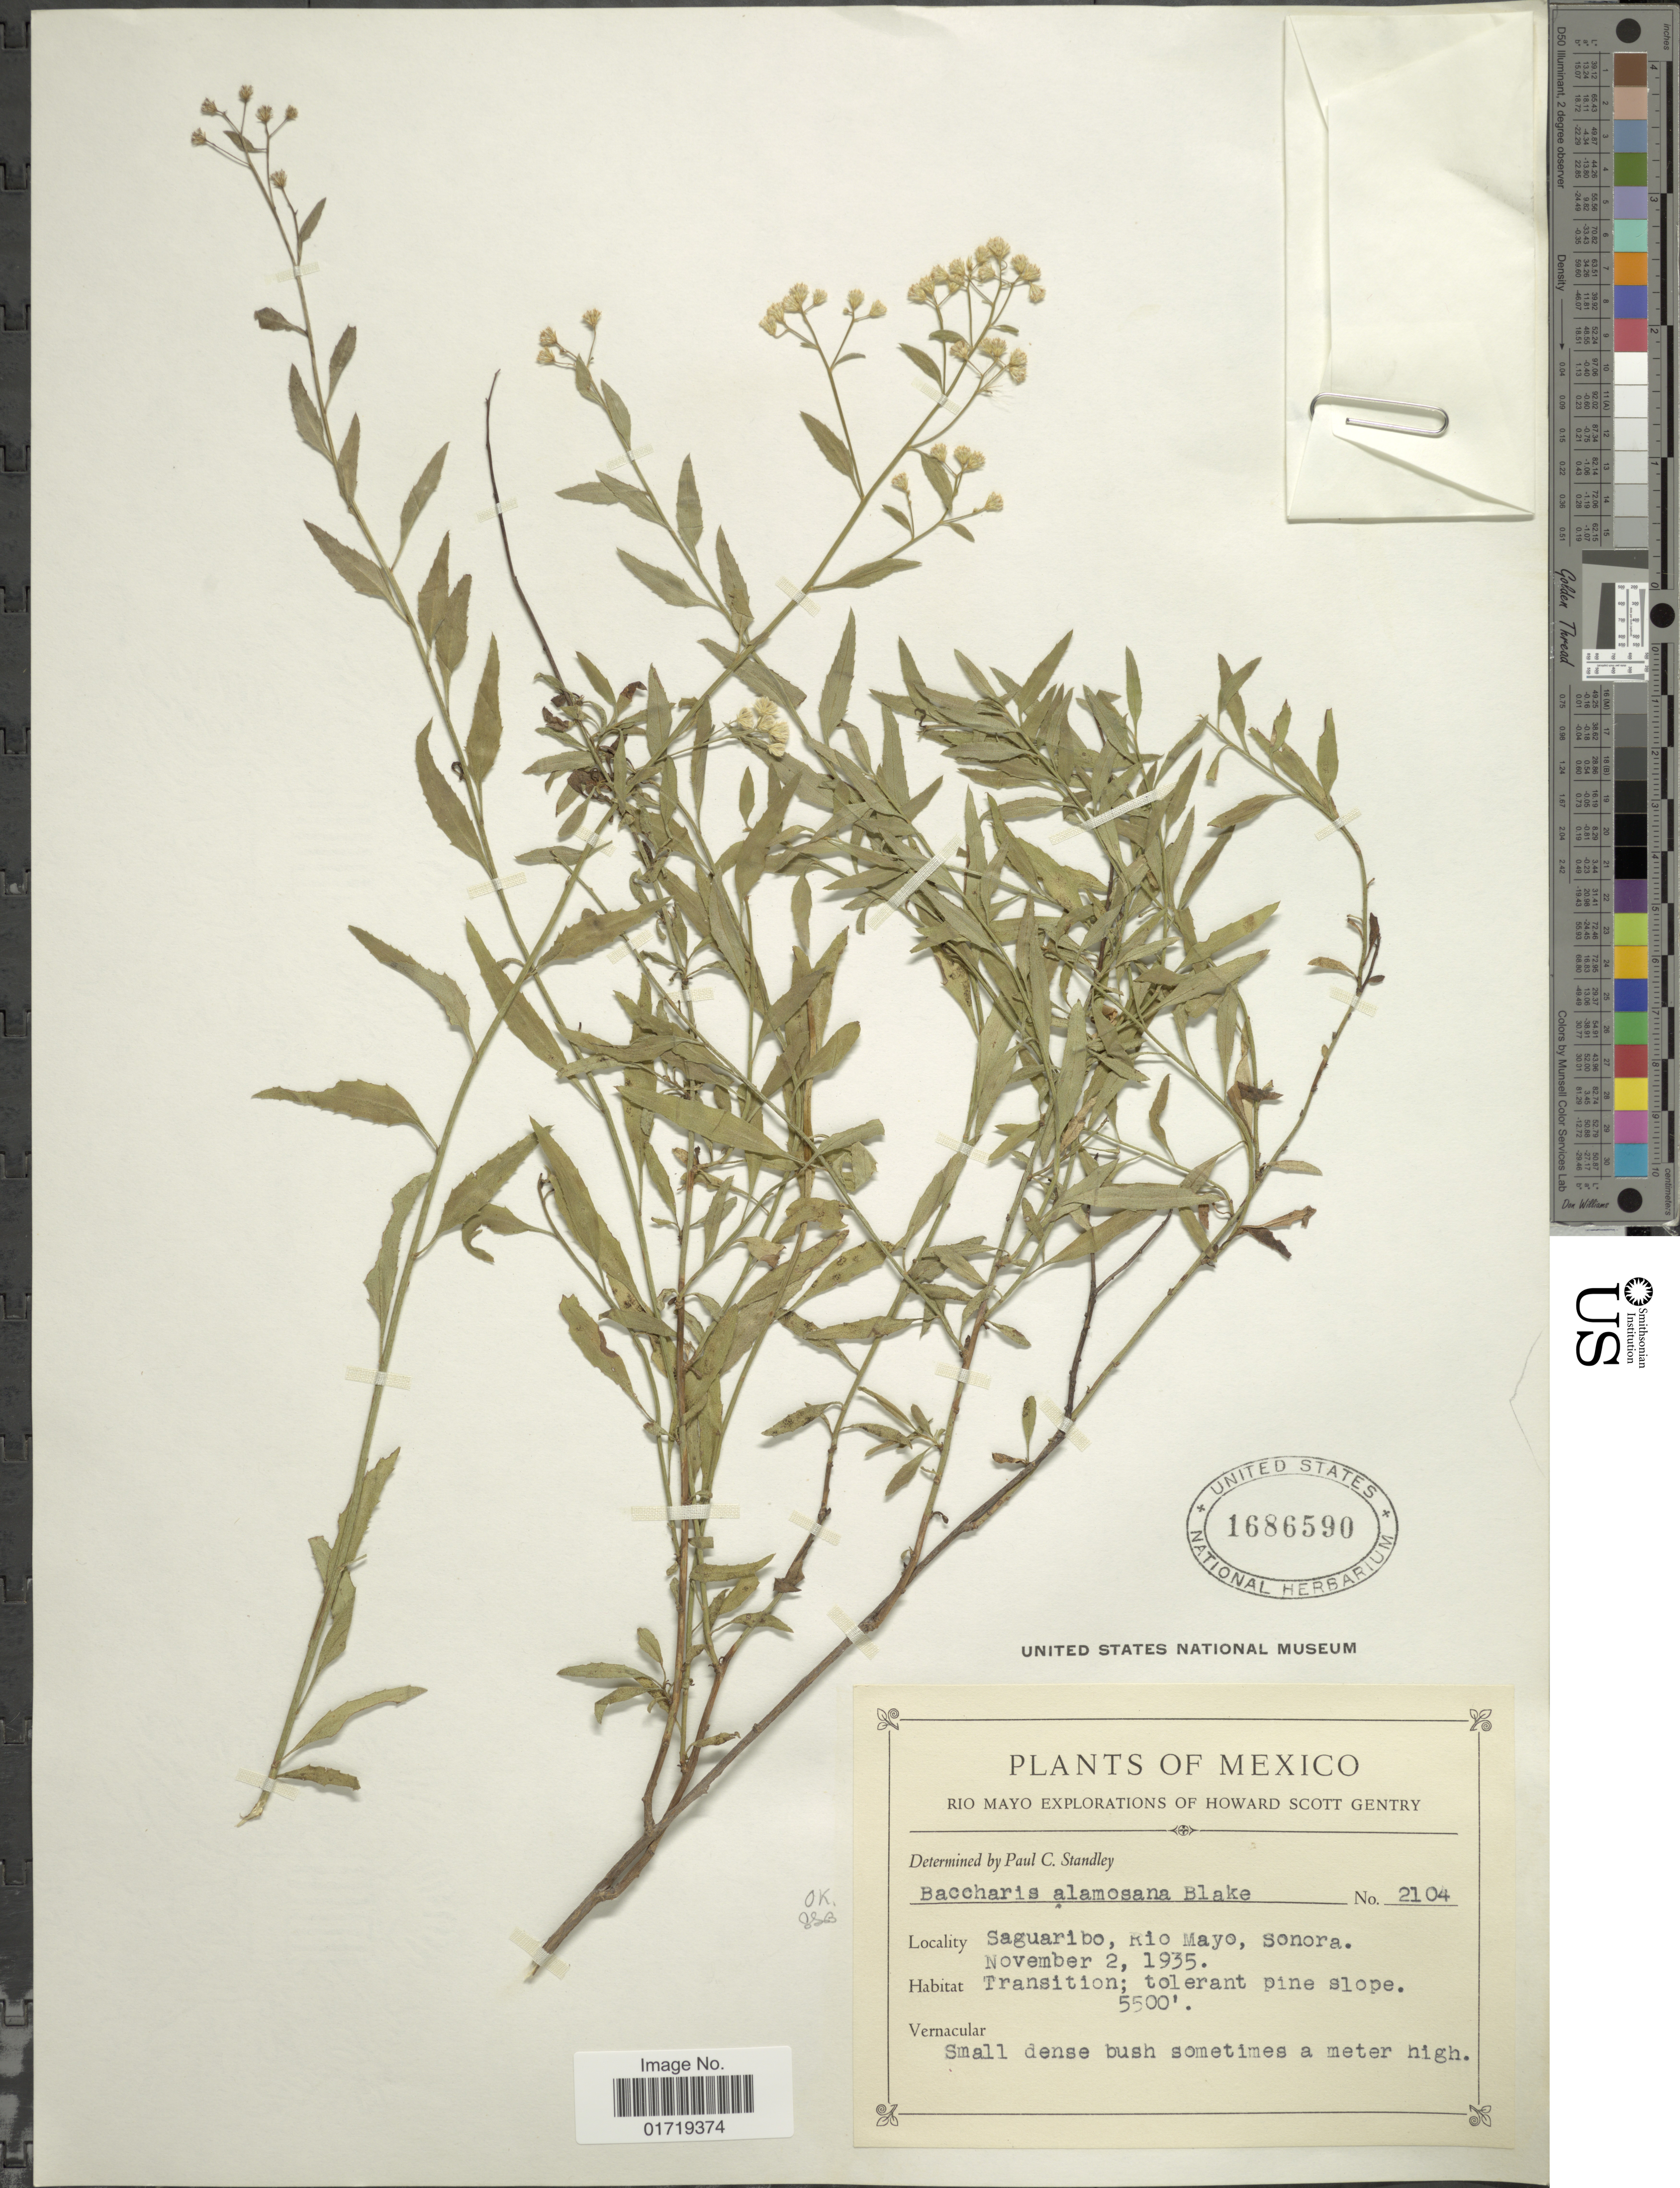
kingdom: Plantae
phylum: Tracheophyta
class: Magnoliopsida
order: Asterales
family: Asteraceae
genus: Baccharis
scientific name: Baccharis alamosana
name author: S.F. Blake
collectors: H. S. Gentry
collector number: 2104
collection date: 1935-11-02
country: Mexico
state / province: Sonora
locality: Saguaribo, Rio Mayo, Sonora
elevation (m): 1676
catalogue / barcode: US 1686590